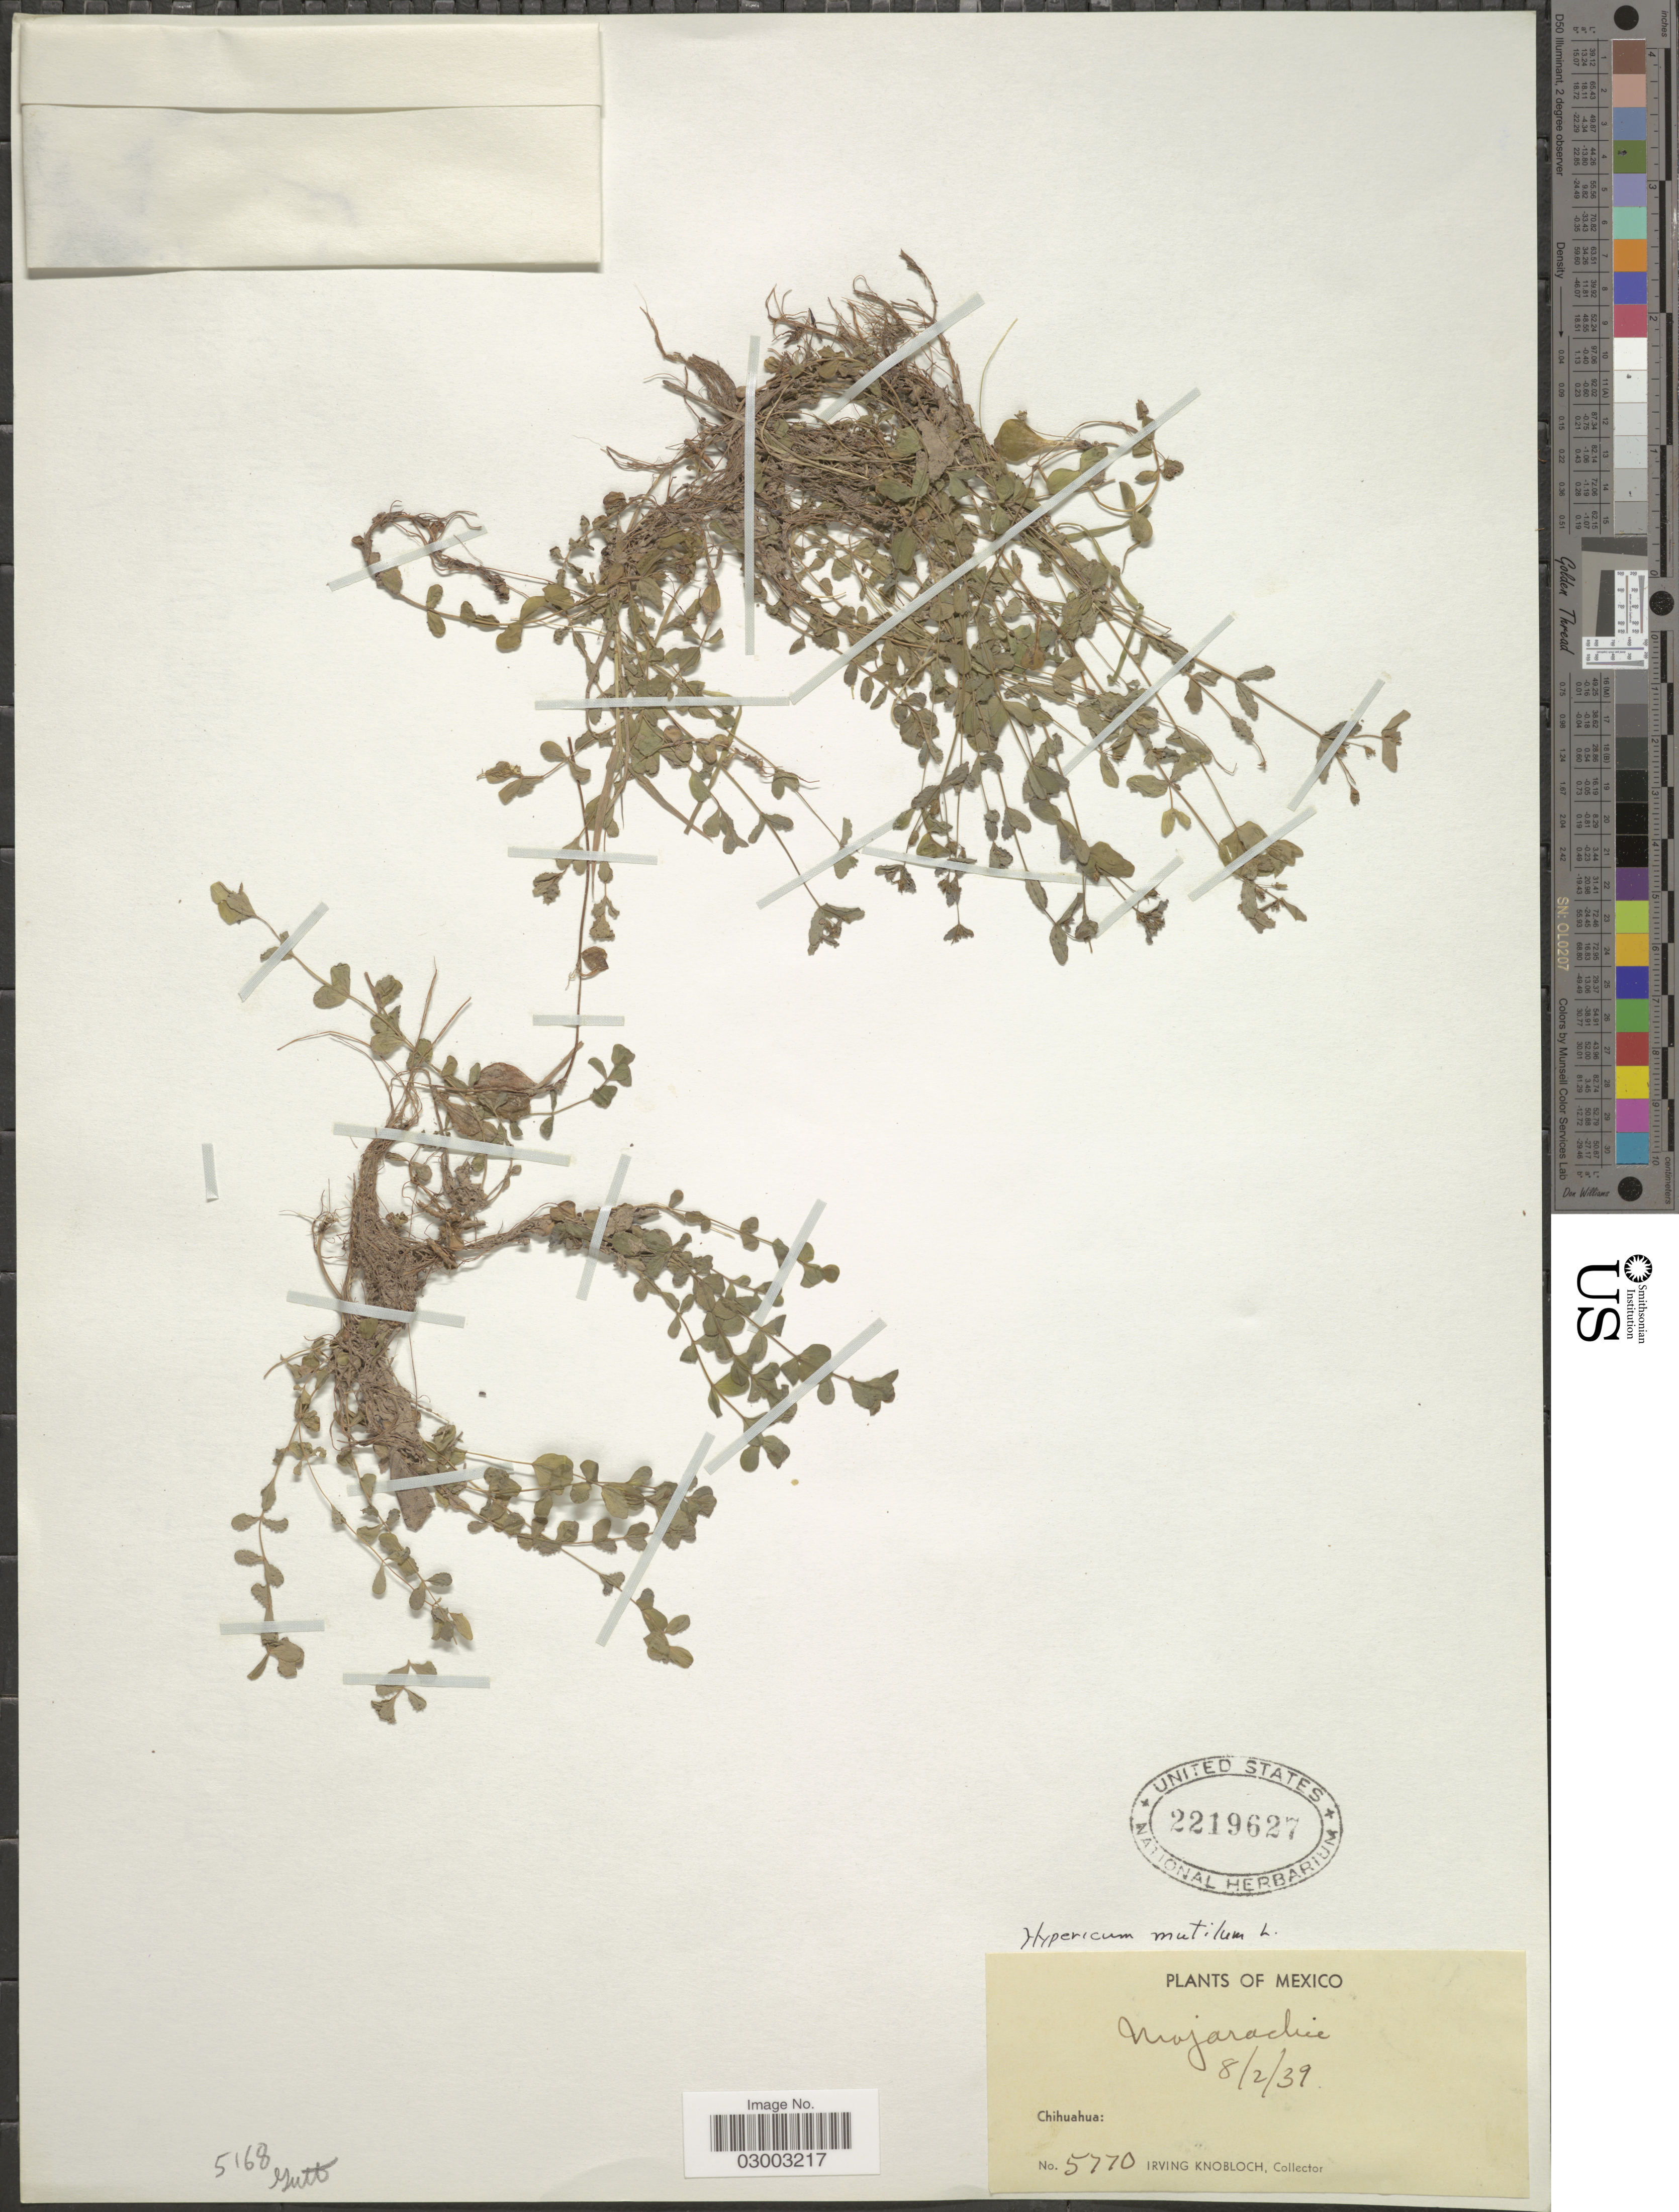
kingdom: Plantae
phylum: Tracheophyta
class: Magnoliopsida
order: Malpighiales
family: Hypericaceae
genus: Hypericum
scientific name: Hypericum mutilum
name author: L.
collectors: I. W. Knobloch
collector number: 5770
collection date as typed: Transcribed d/m/y: 8/2/39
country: Mexico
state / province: Chihuahua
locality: Mojarachic.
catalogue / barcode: US 2219627